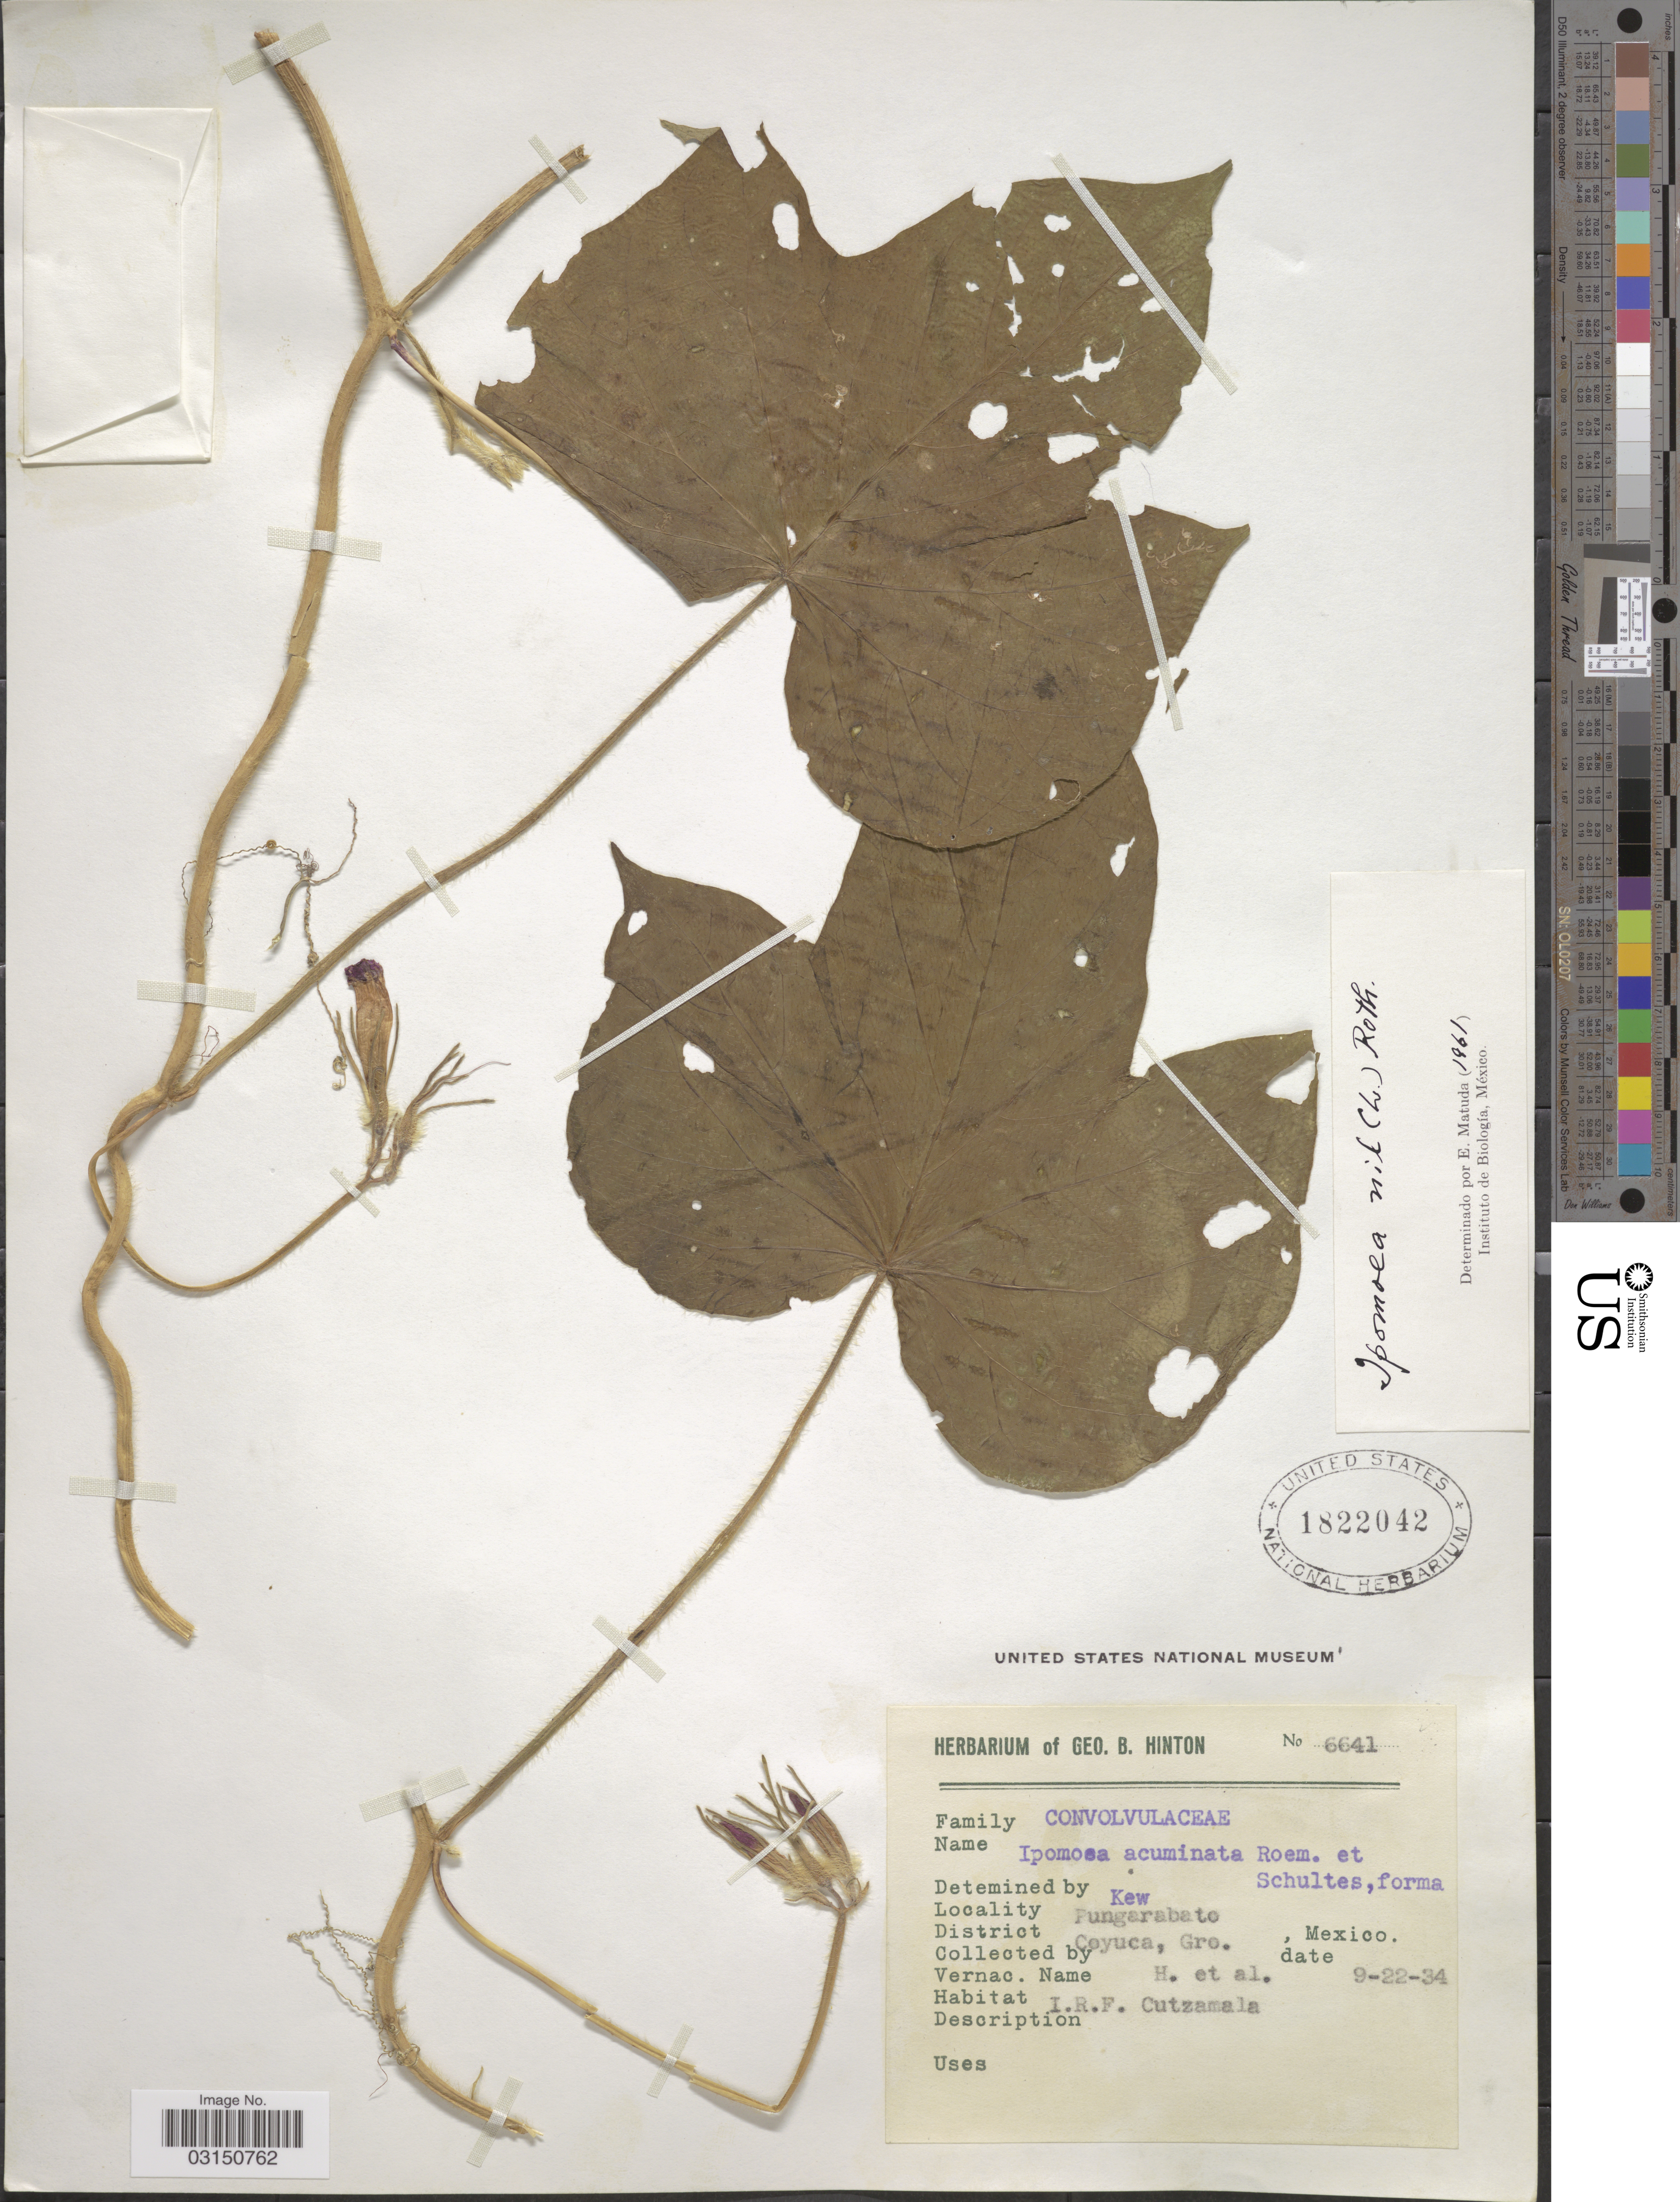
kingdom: Plantae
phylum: Tracheophyta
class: Magnoliopsida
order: Solanales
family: Convolvulaceae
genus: Ipomoea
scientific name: Ipomoea nil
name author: (L.) Roth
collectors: G. B. Hinton & et al.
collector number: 6641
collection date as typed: Transcribed d/m/y: 22/9/34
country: Mexico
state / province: Guerrero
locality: Pungarabato. District Coyuca.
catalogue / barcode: US 1822042